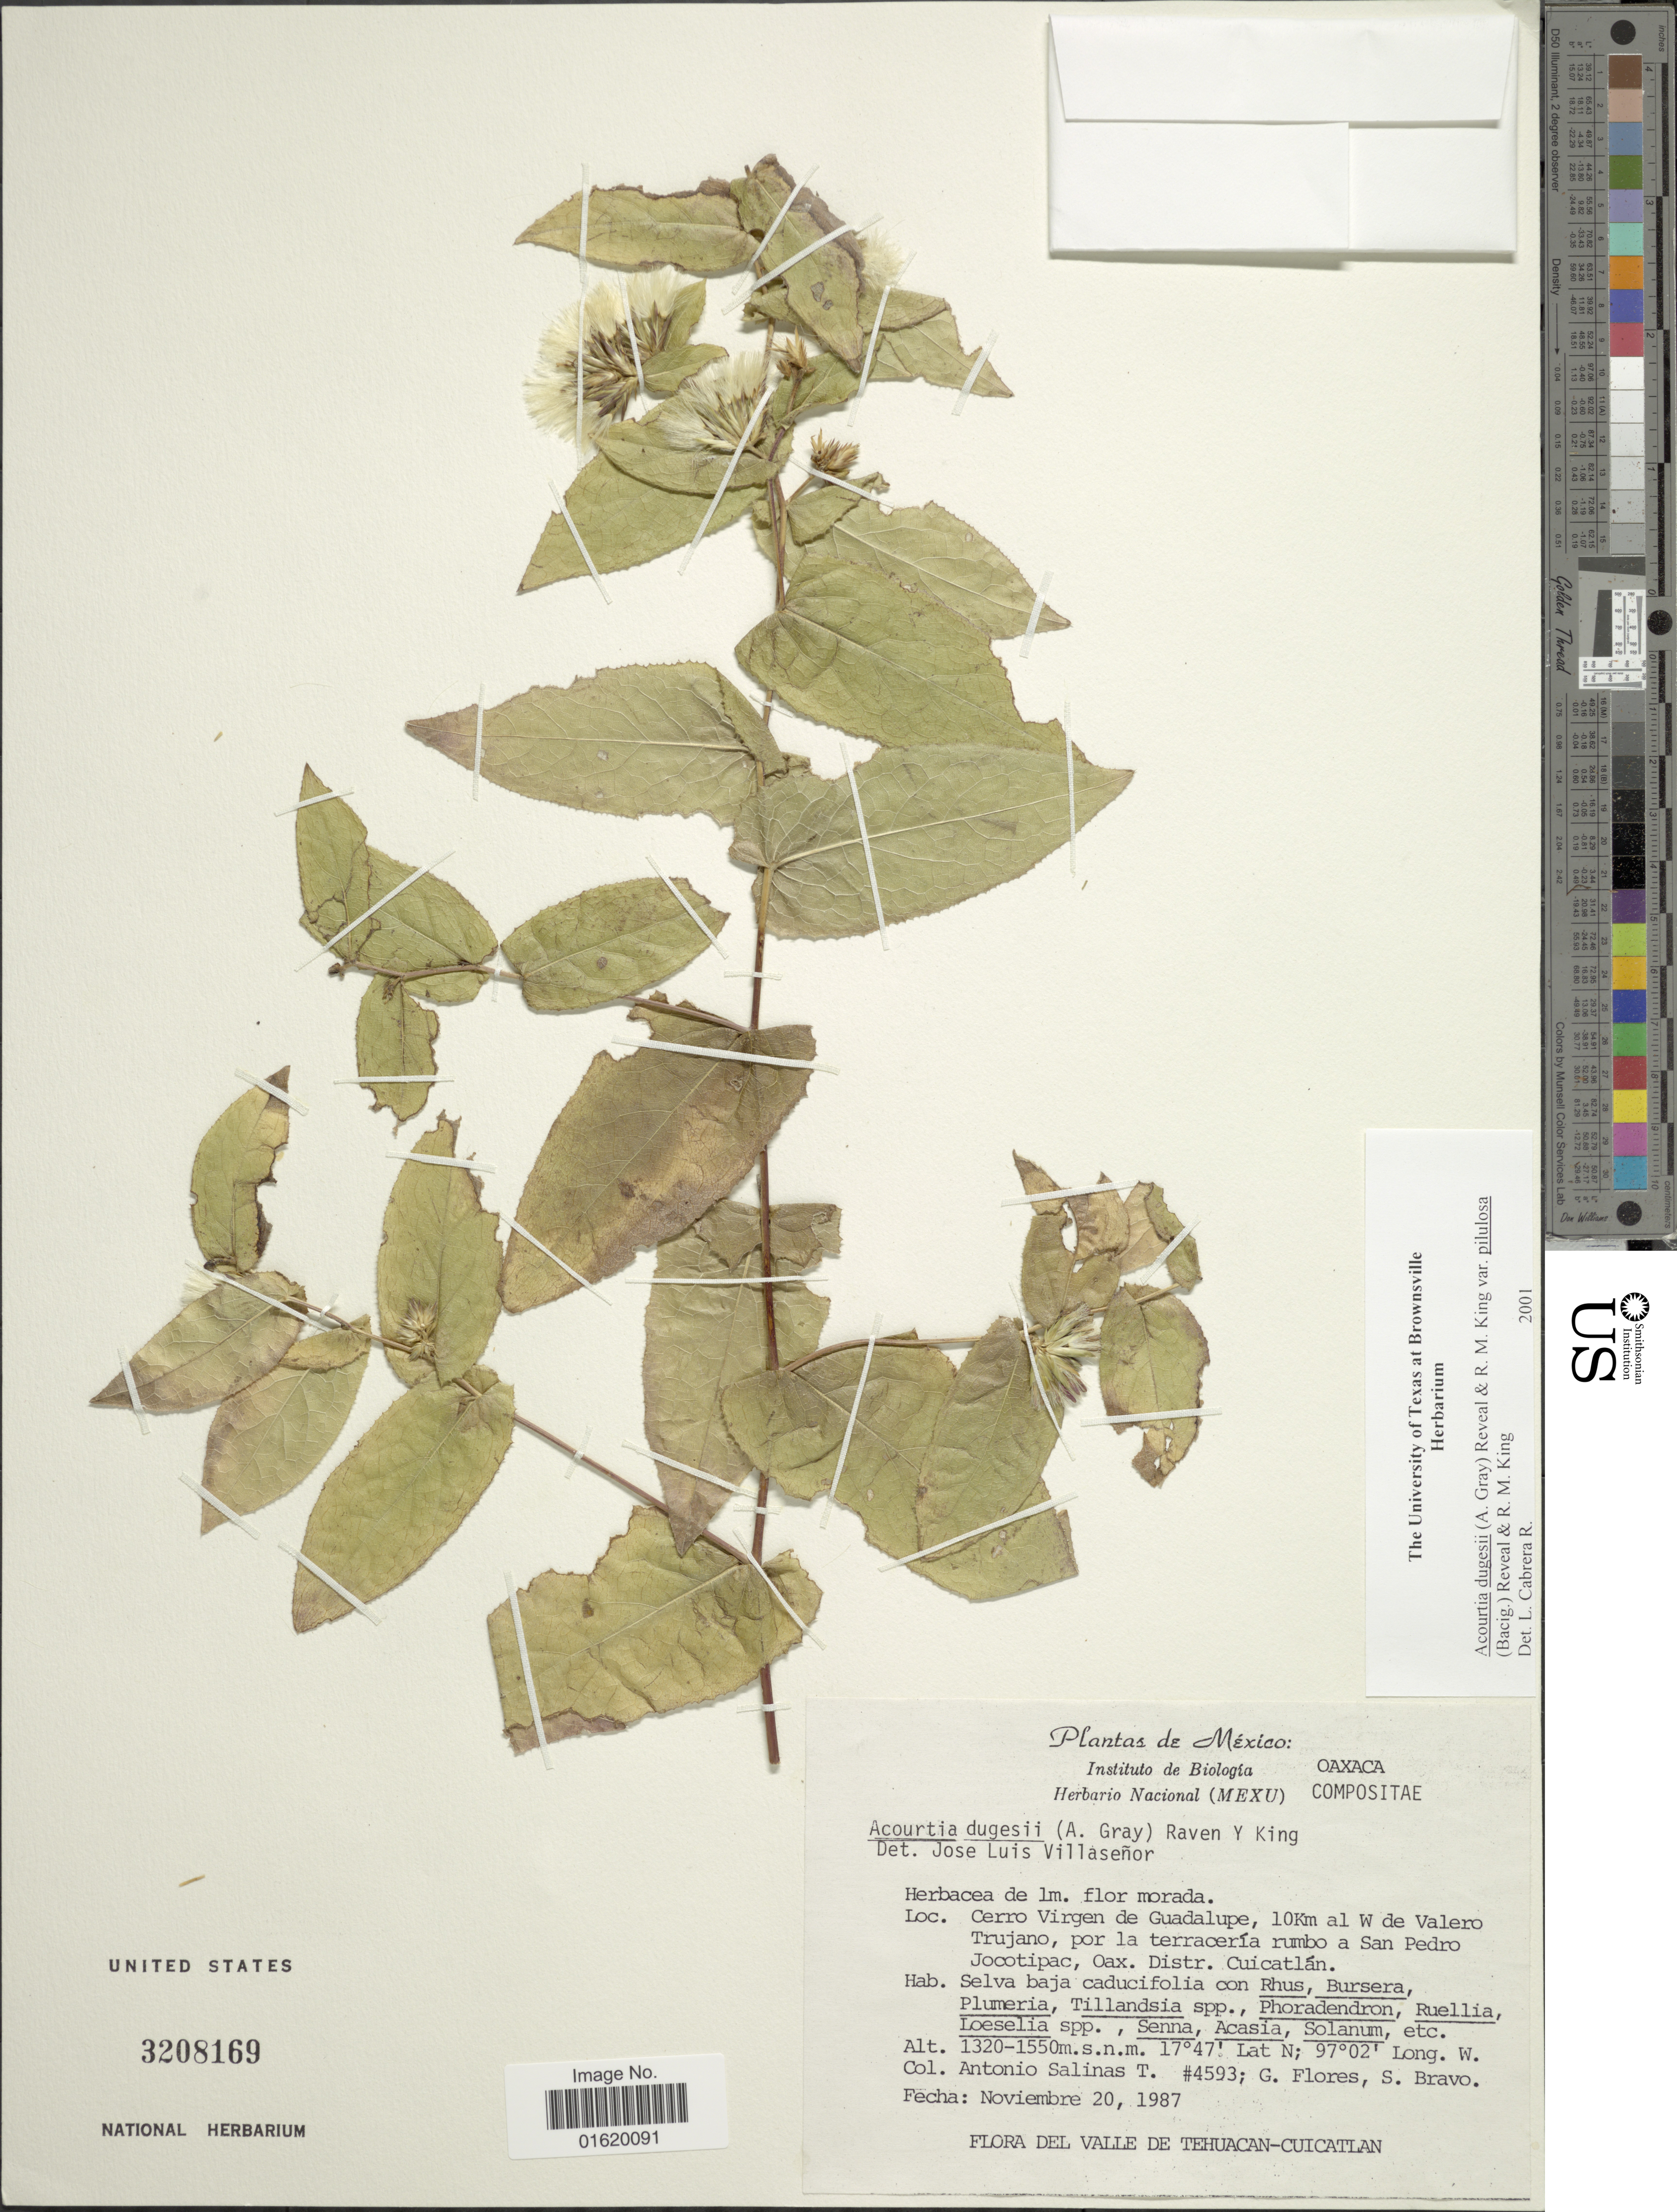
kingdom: Plantae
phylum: Tracheophyta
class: Magnoliopsida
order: Asterales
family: Asteraceae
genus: Acourtia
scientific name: Acourtia dugesii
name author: (A. Gray) Reveal & R.M. King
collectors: A. Salinas, G. Flores F. & S. Bravo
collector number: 4593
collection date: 1987-11-20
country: Mexico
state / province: Oaxaca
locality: Cerro Virgen de Guadalupe, 10Km al W de Valero Trujano, por la terraceria rumbo a San Pedro Jocotipac, Oax. Distr. Cuicatlan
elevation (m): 1320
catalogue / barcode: US 3208169